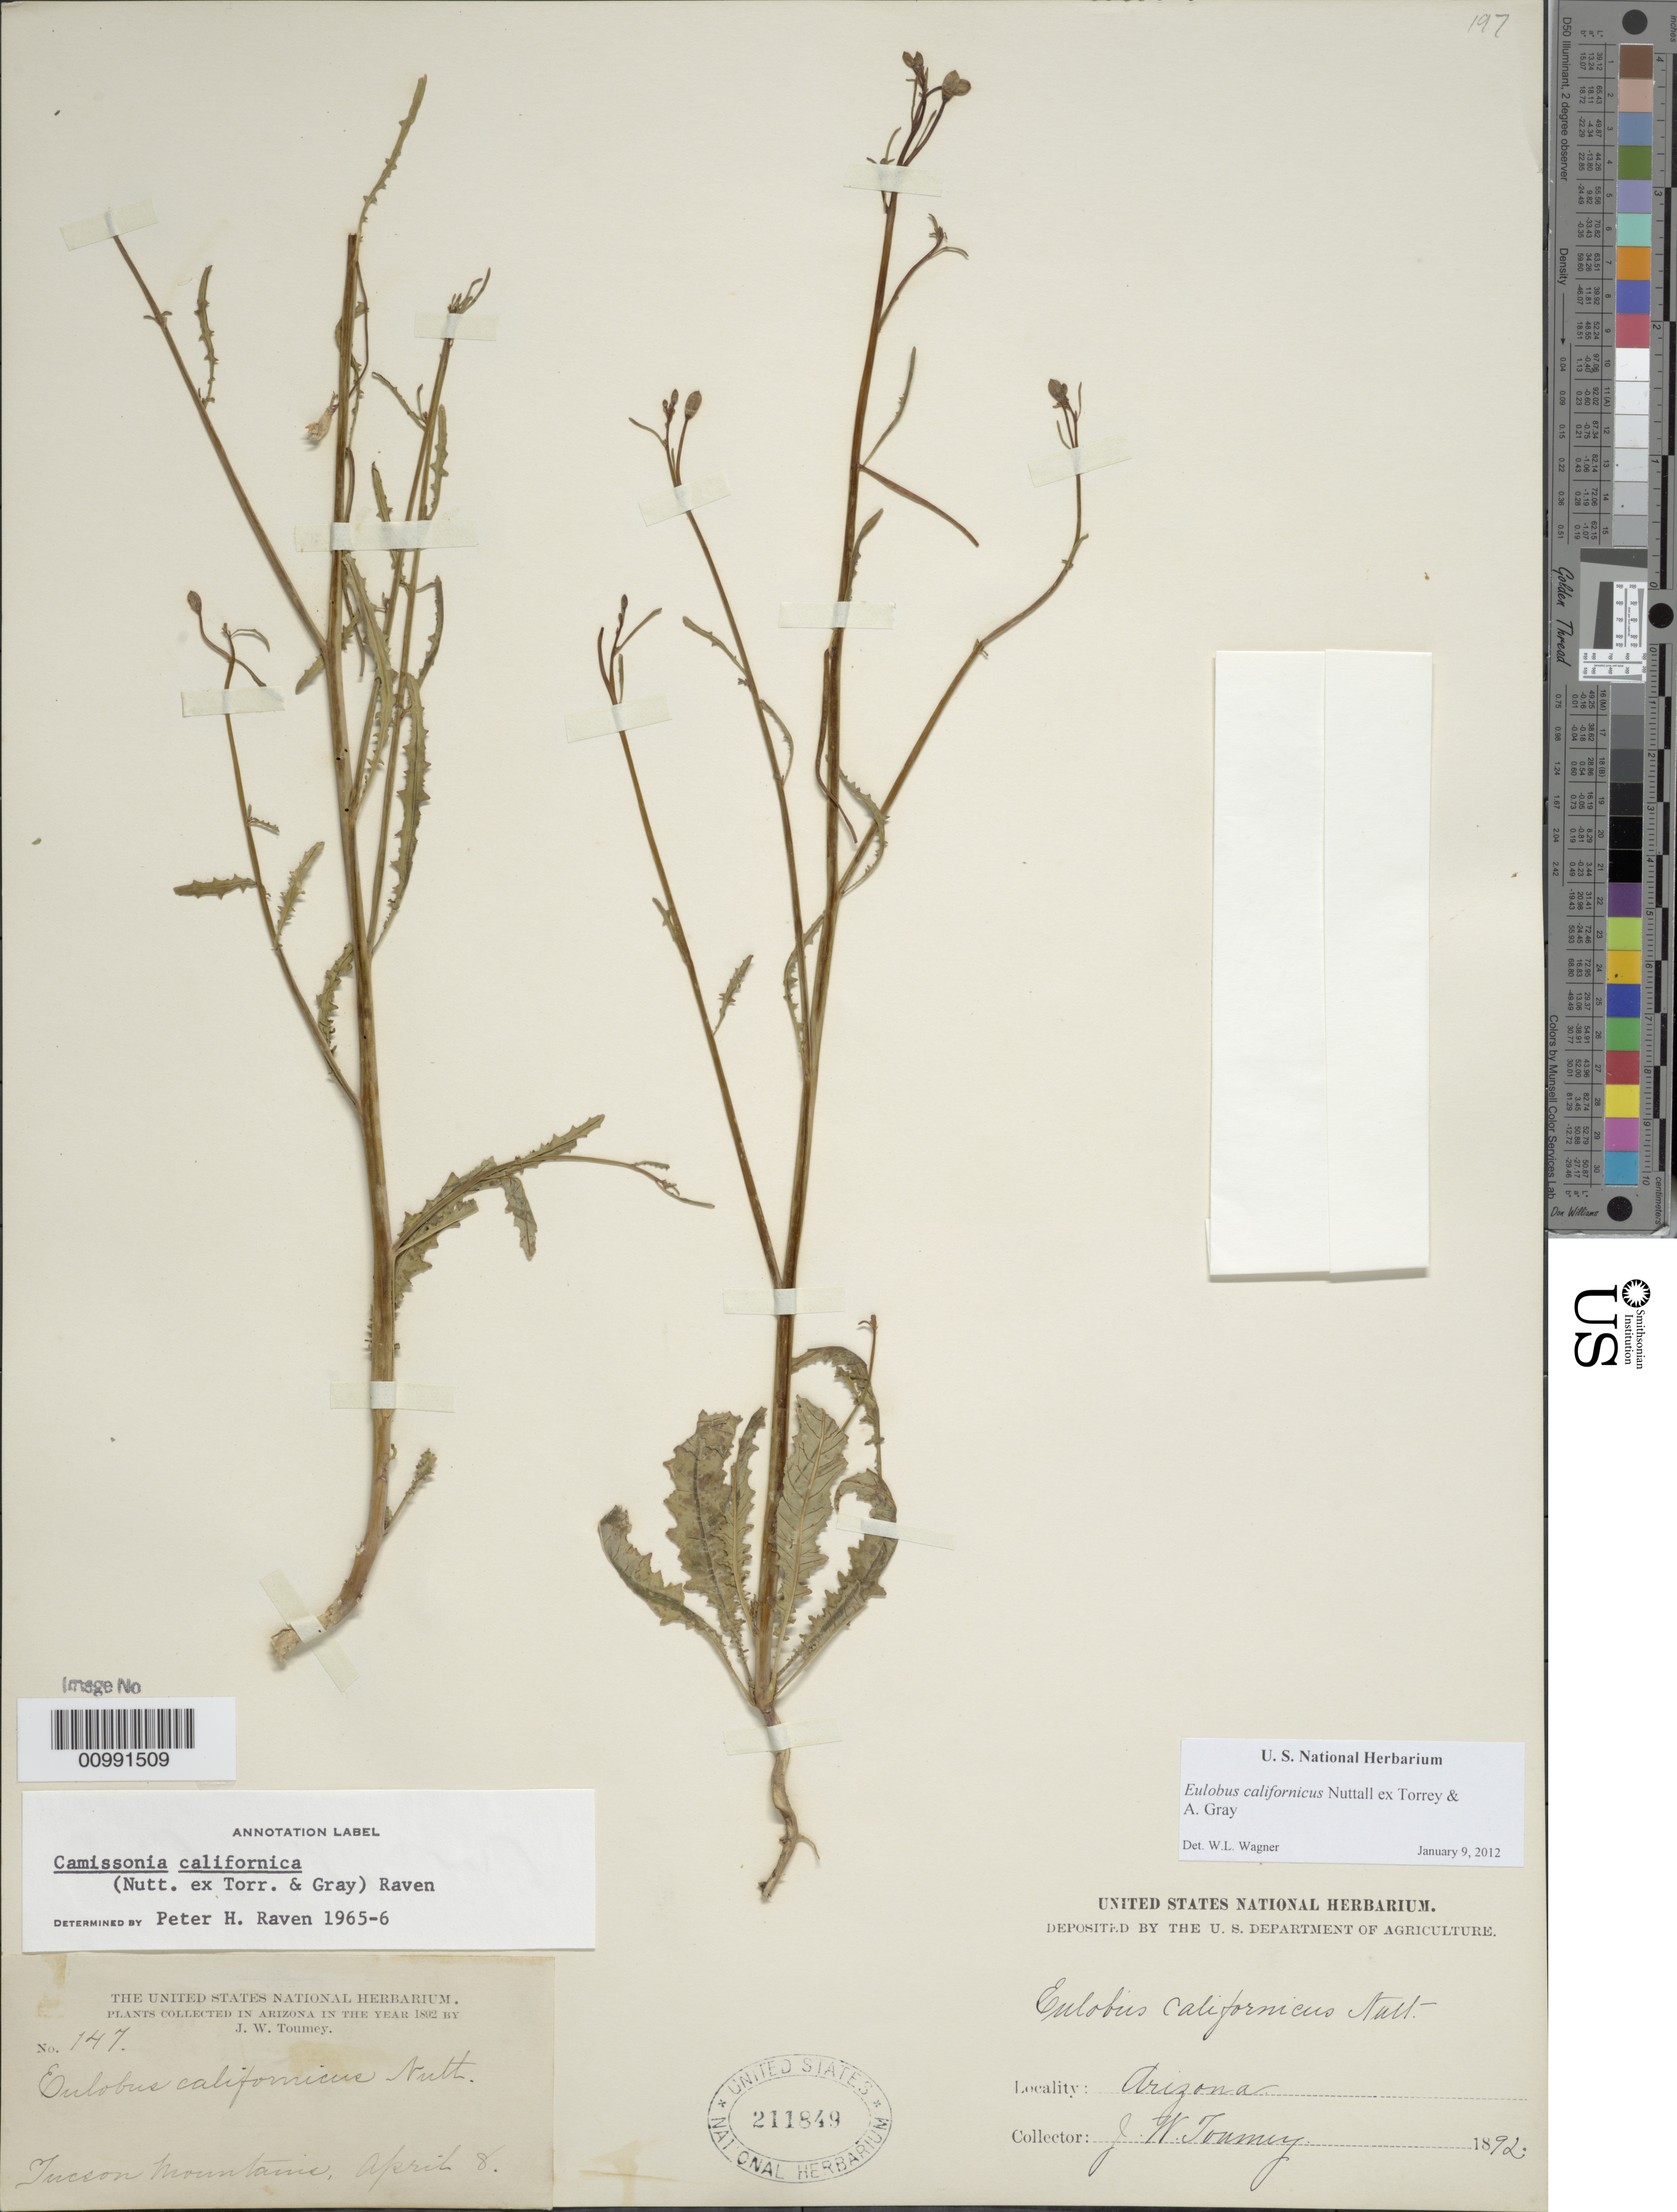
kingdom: Plantae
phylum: Tracheophyta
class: Magnoliopsida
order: Myrtales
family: Onagraceae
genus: Eulobus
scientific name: Eulobus californicus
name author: Nutt. ex Torr. & A. Gray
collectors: J. W. Toumey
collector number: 147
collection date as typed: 08 Apr 1892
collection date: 1892-04-08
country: United States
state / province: Arizona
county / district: Pima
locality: Tucson Mountains.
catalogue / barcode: US 211849